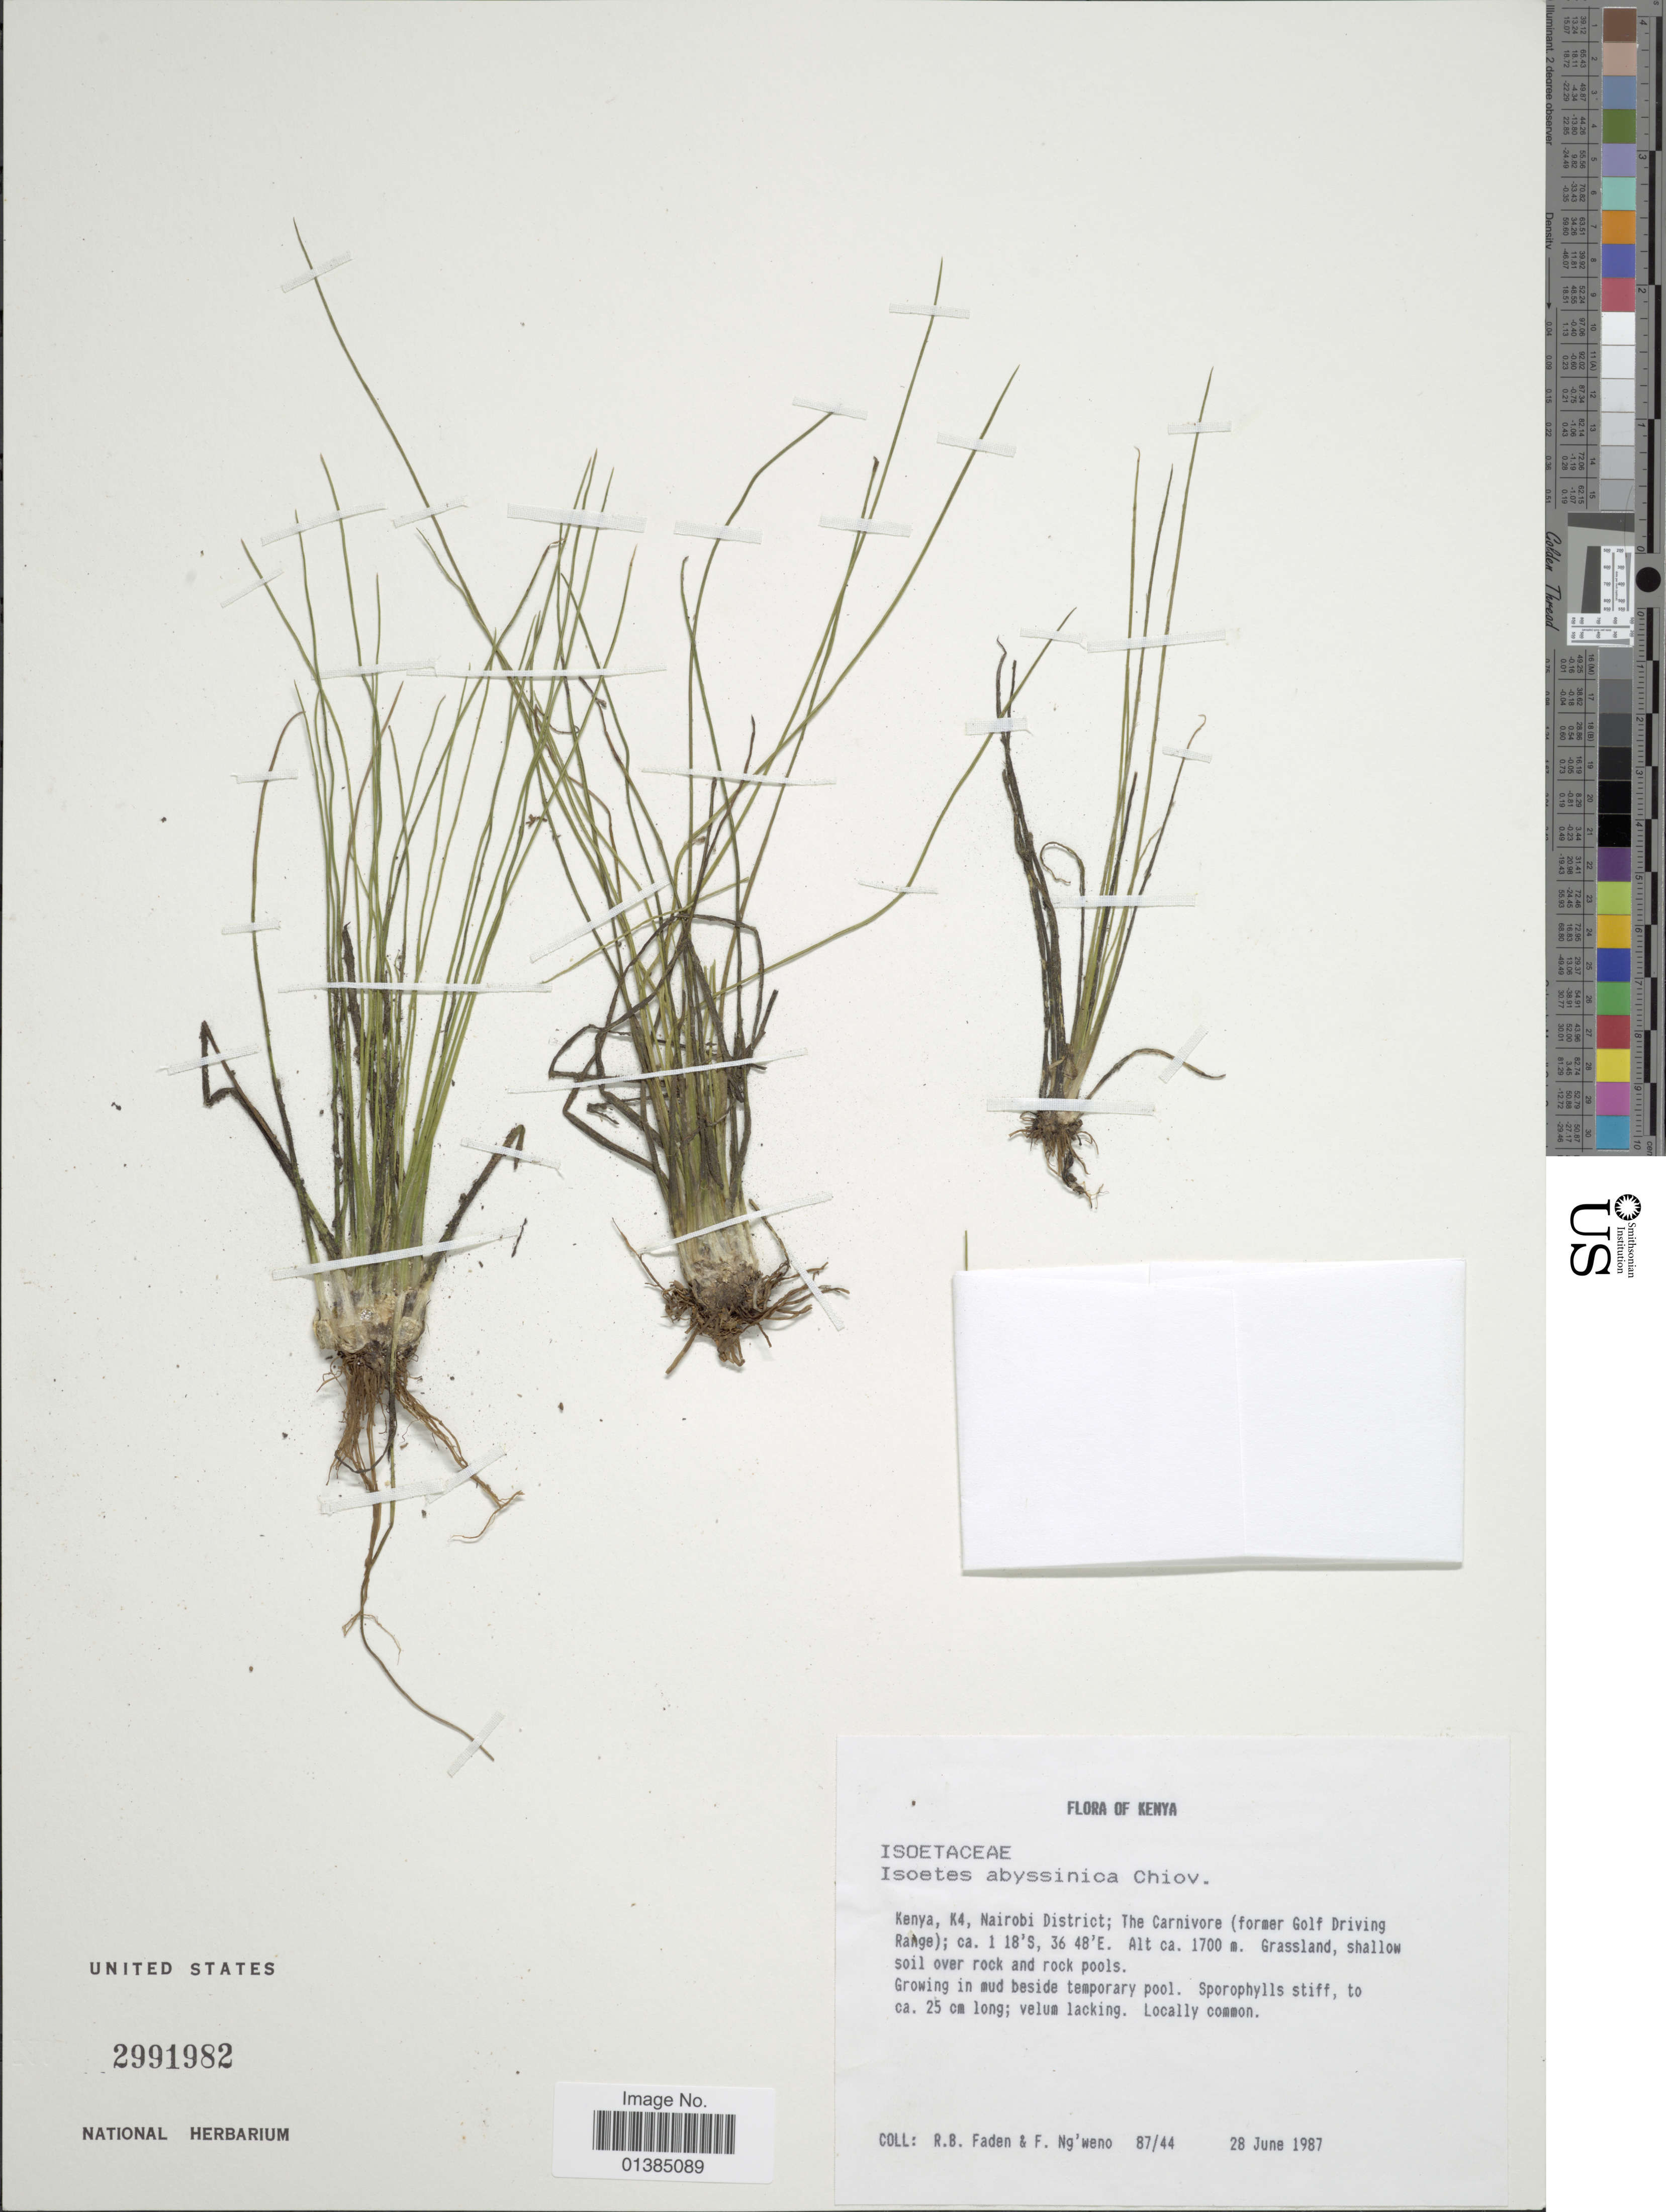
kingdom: Plantae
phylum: Tracheophyta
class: Lycopodiopsida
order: Isoetales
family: Isoetaceae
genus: Isoetes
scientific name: Isoetes abyssinica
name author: Chiov.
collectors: R. B. Faden & F. Ng'weno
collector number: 87/44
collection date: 1987-06-28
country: Kenya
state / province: Nairobi Area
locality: The Carnivore (former Golf Driving Range).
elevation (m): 1700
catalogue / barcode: US 2991982